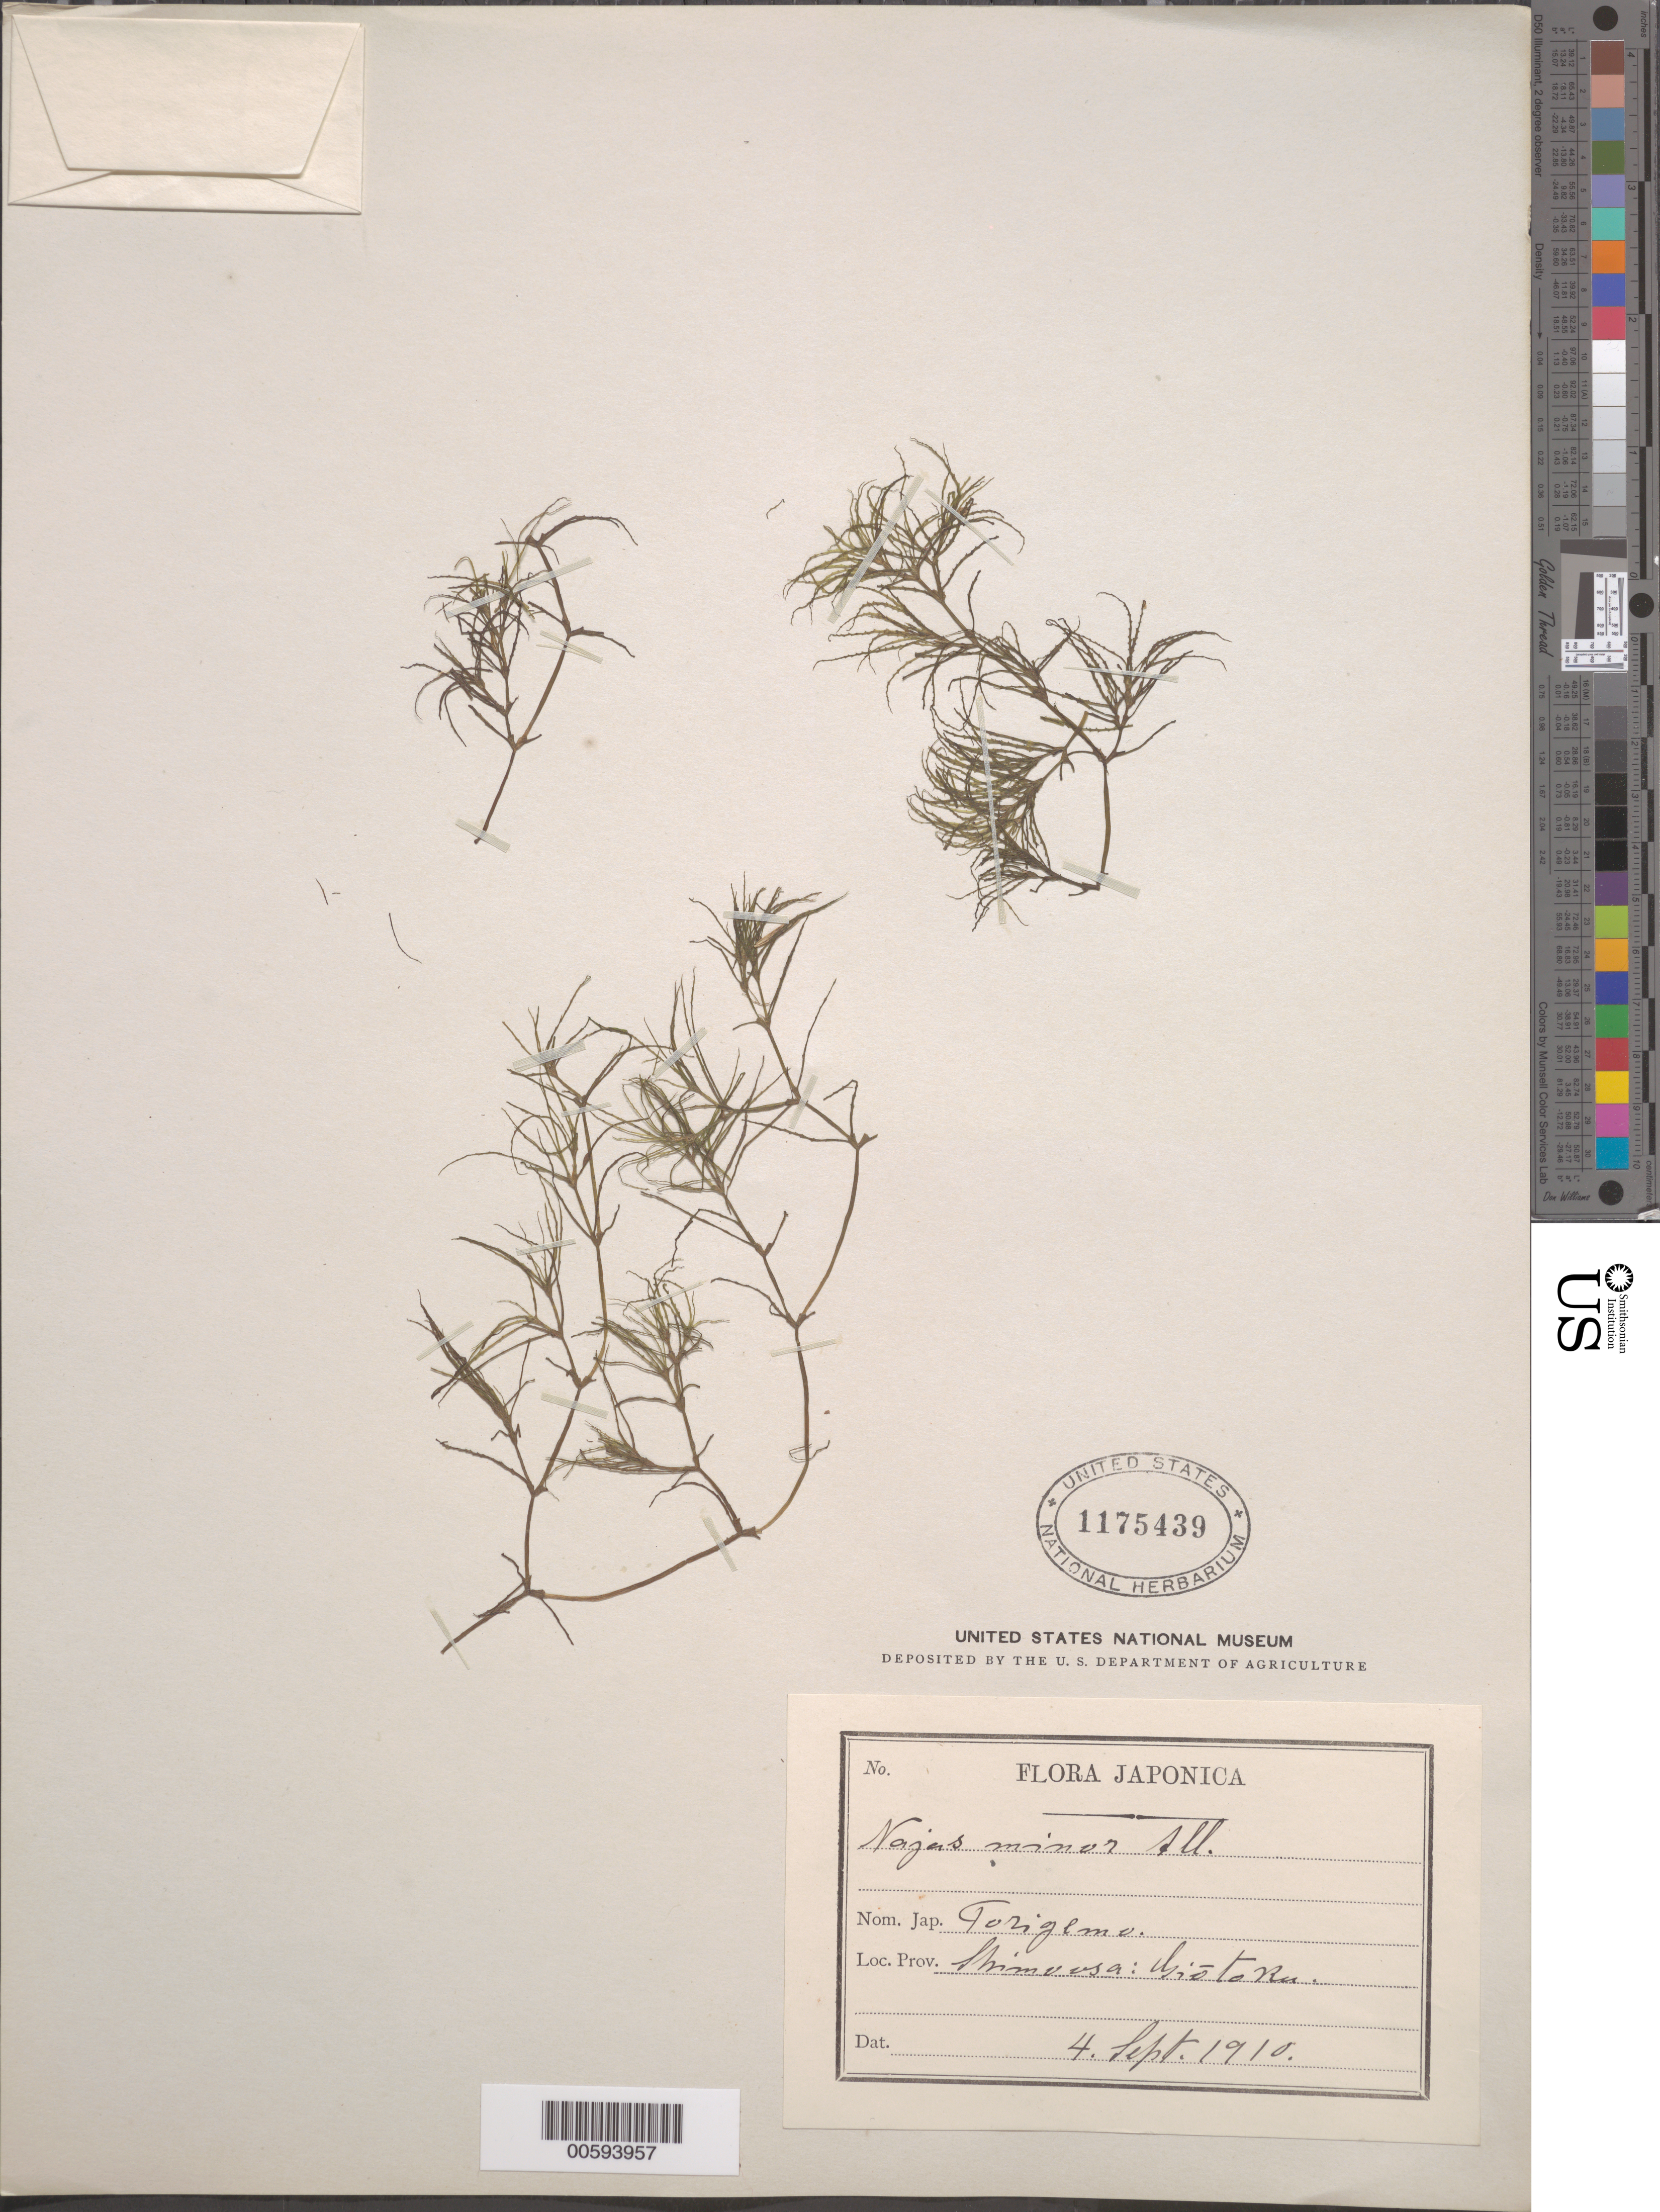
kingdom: Plantae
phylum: Tracheophyta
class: Liliopsida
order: Alismatales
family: Hydrocharitaceae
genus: Najas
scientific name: Najas minor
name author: All.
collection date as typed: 04 Sep 1910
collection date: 1910-09-04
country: Japan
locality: Shimoosa, Sistoru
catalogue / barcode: US 1175439